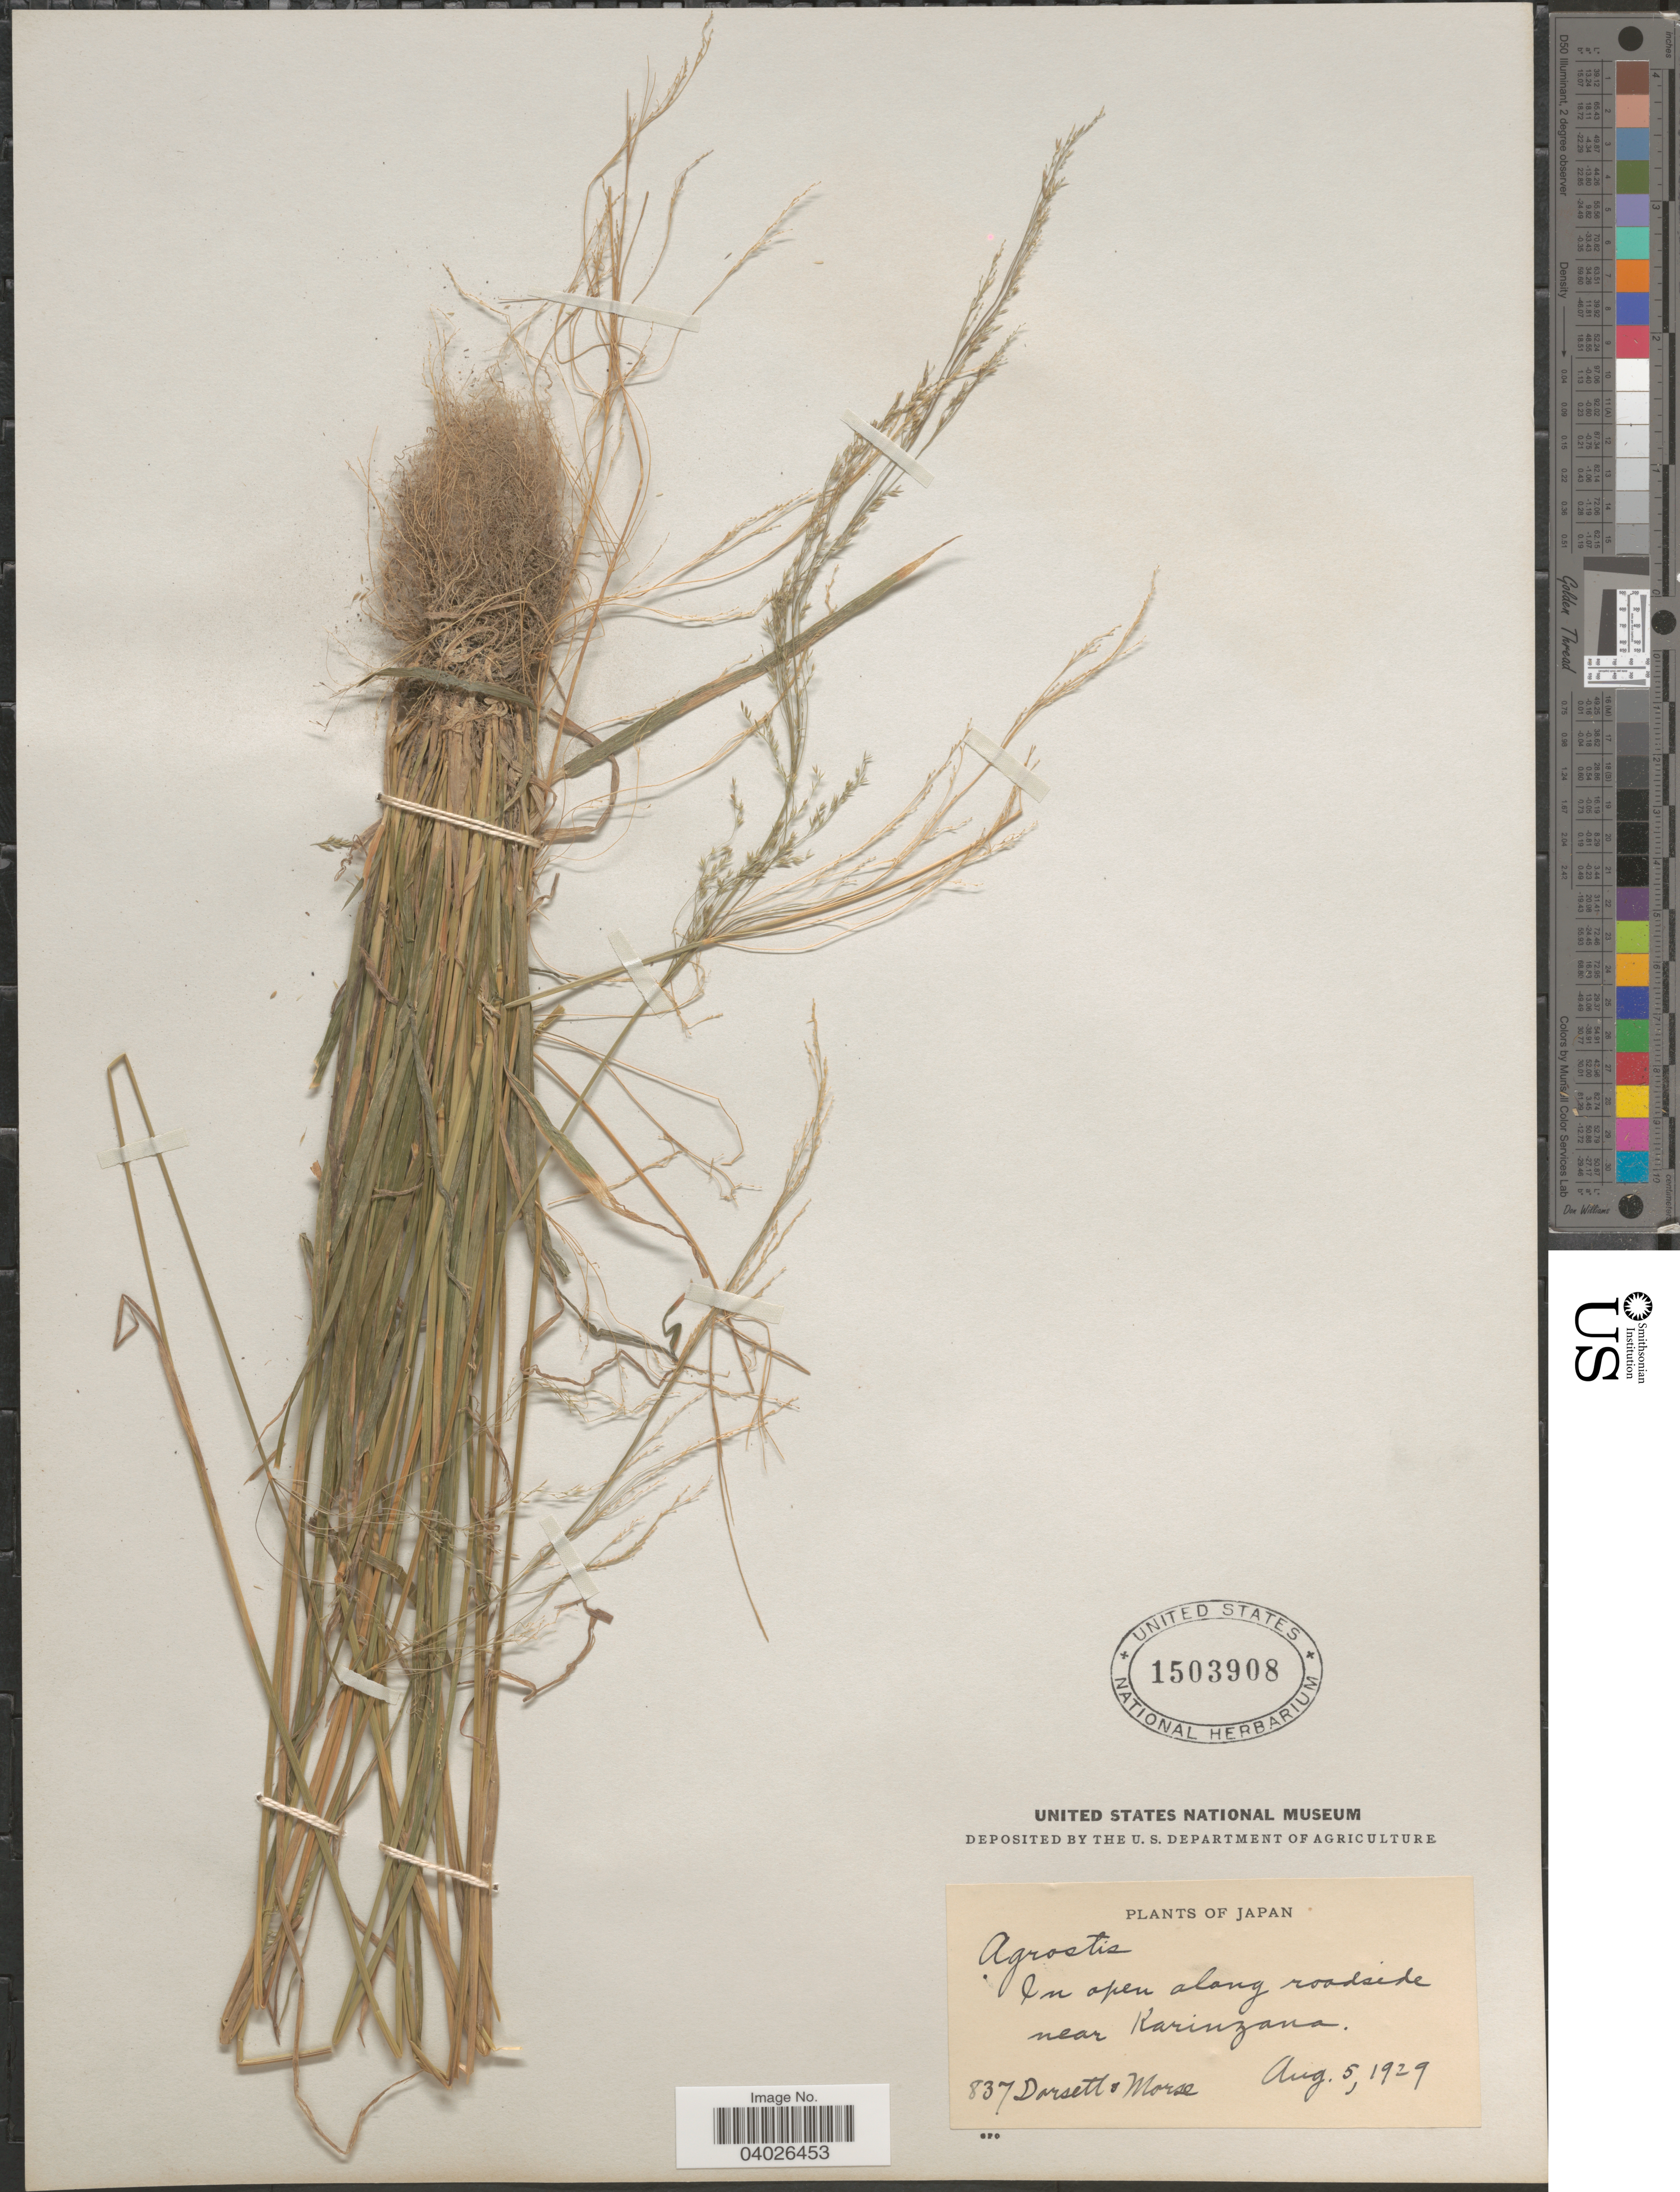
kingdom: Plantae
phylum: Tracheophyta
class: Liliopsida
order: Poales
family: Poaceae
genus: Agrostis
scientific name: Agrostis perennans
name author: (Walter) Tuck.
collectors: -- Dorsett & -. Morse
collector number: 837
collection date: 1929-08-05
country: Japan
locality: In open along roadside near Karinzana.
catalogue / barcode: US 1503908